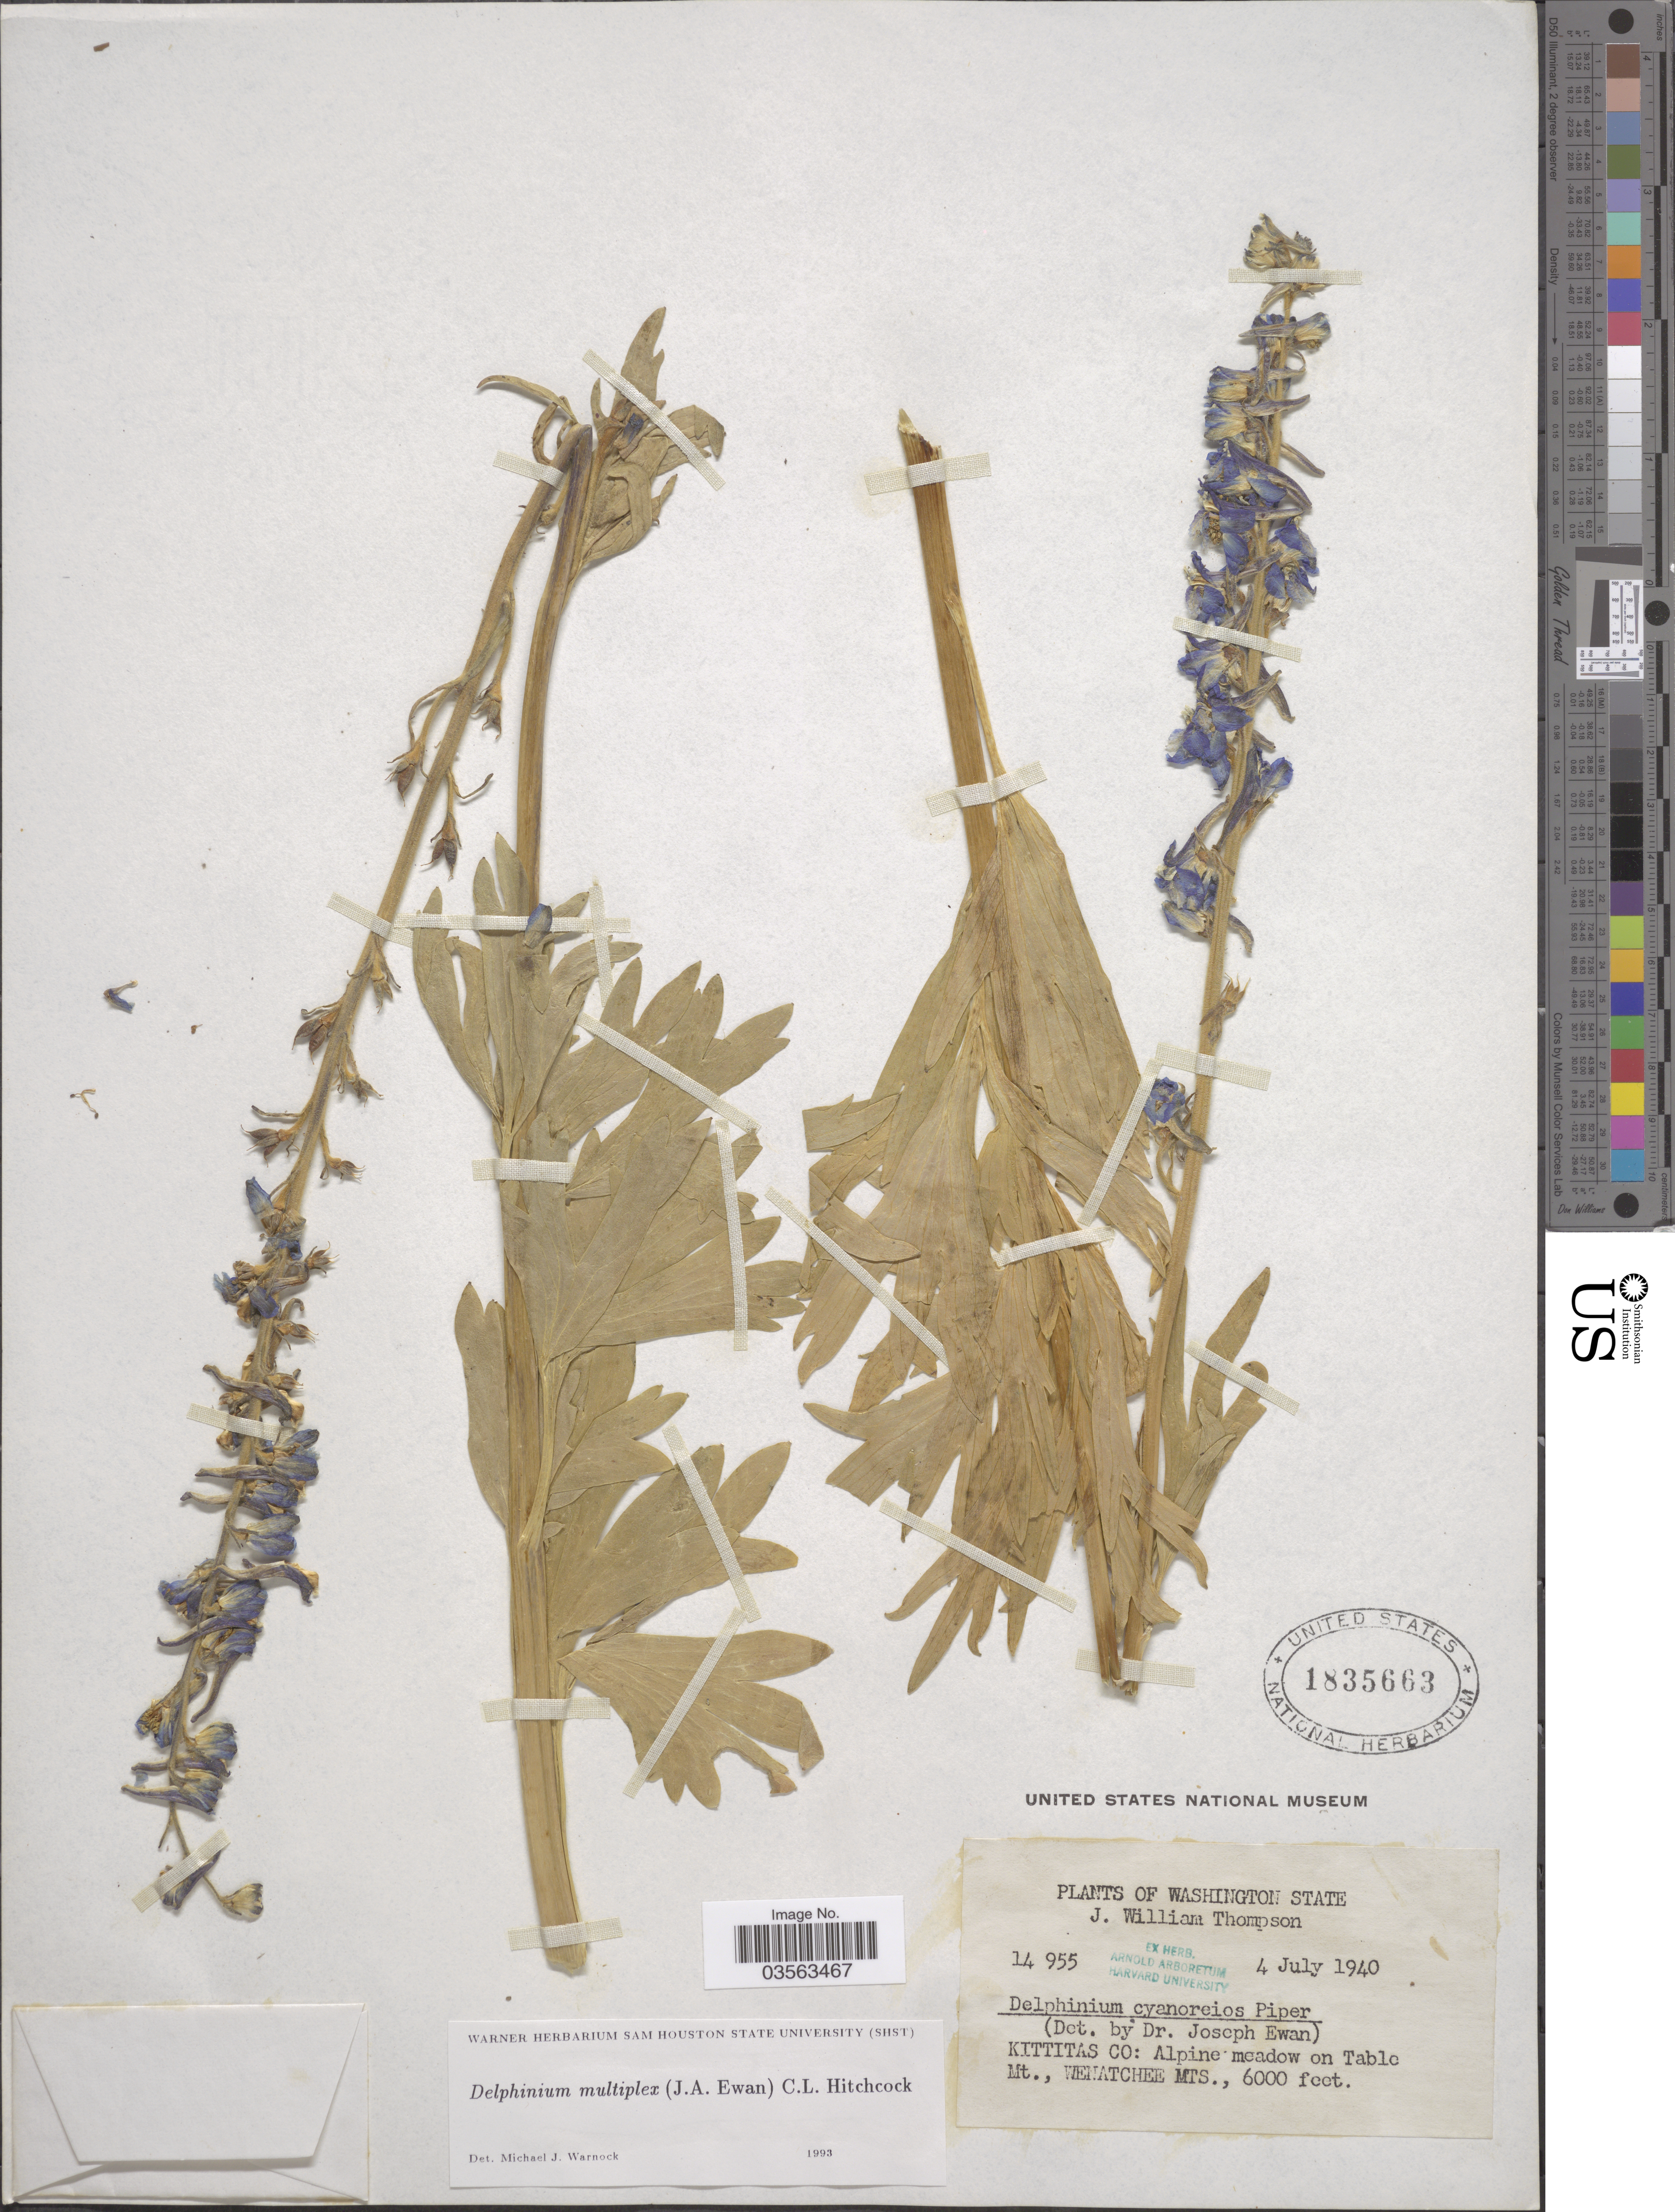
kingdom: Plantae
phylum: Tracheophyta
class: Magnoliopsida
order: Ranunculales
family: Ranunculaceae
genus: Delphinium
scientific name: Delphinium multiplex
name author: (Ewan) C.L. Hitchc.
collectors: J. W. Thompson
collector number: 14955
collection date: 1940-07-04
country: United States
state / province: Washington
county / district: Kittitas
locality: Kittitas Co: Alpine meadow on Table Mt., Wenatchee Mts.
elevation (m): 1829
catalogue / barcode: US 1835663